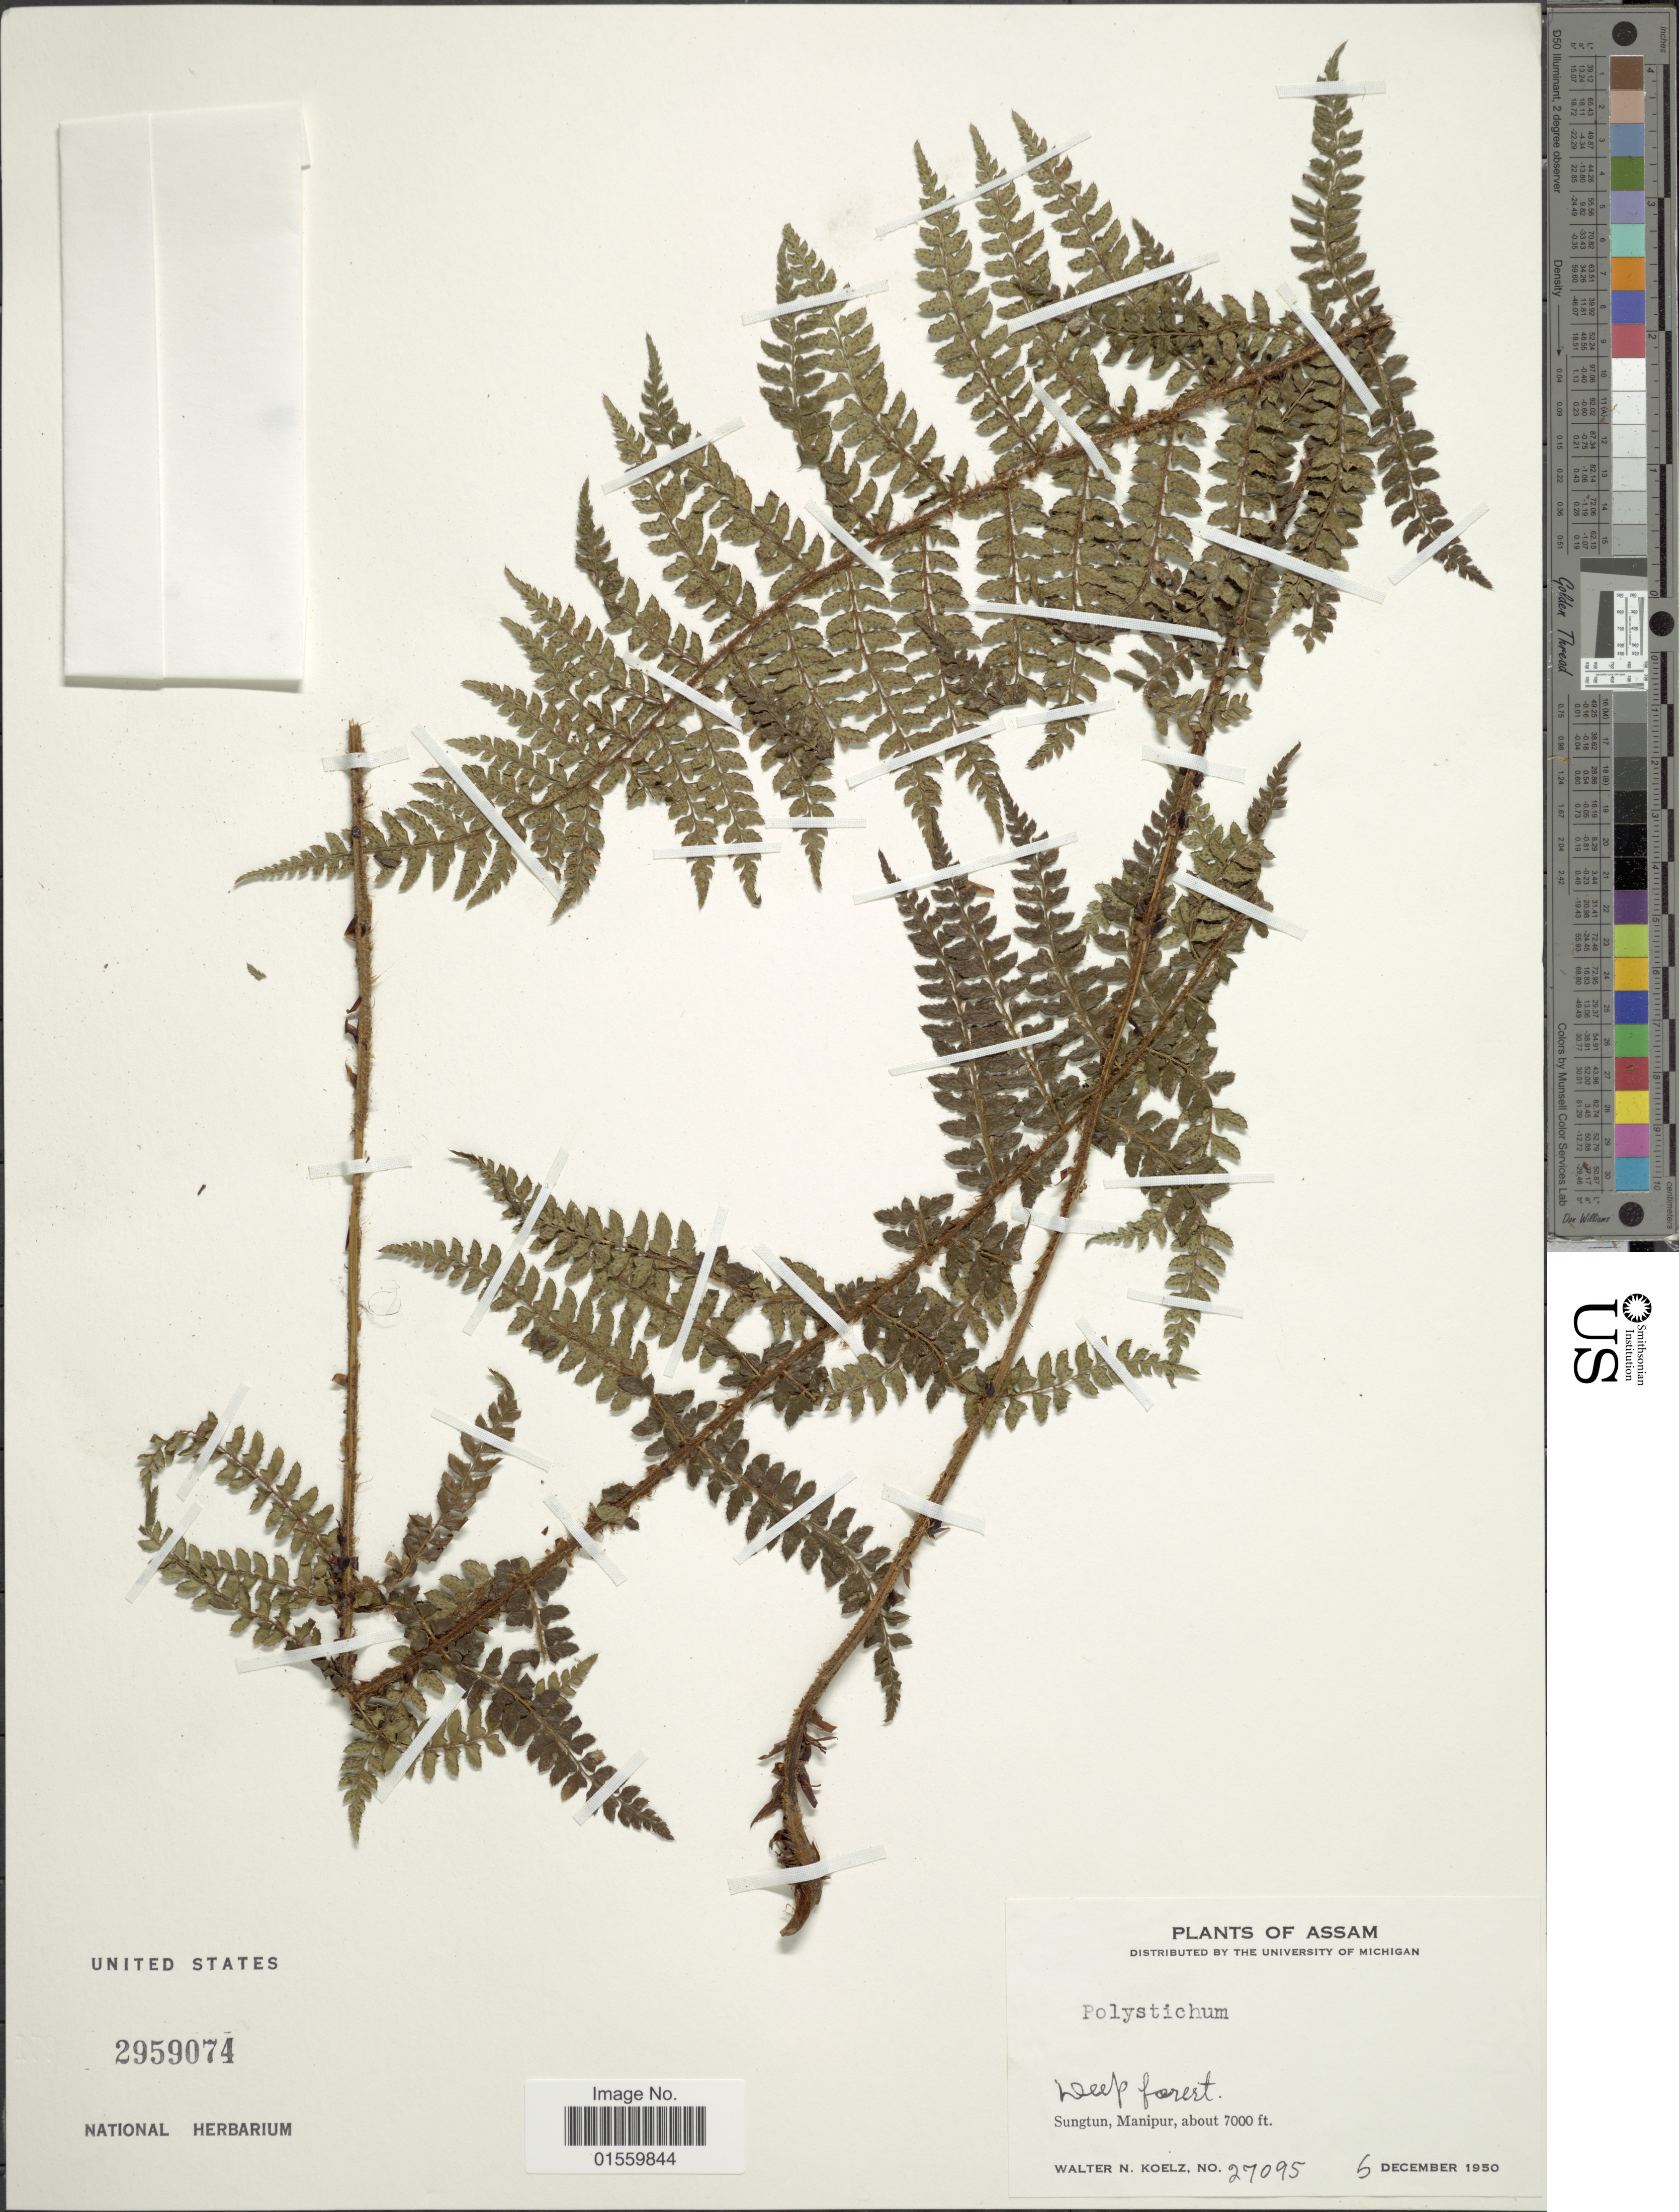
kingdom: Plantae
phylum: Tracheophyta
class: Polypodiopsida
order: Polypodiales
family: Dryopteridaceae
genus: Polystichum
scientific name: Polystichum sp.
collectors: W. N. Koelz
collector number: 27095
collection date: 1950-12-06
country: India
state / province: Manipur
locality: Sungtun, Manipur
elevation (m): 2134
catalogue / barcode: US 2959074